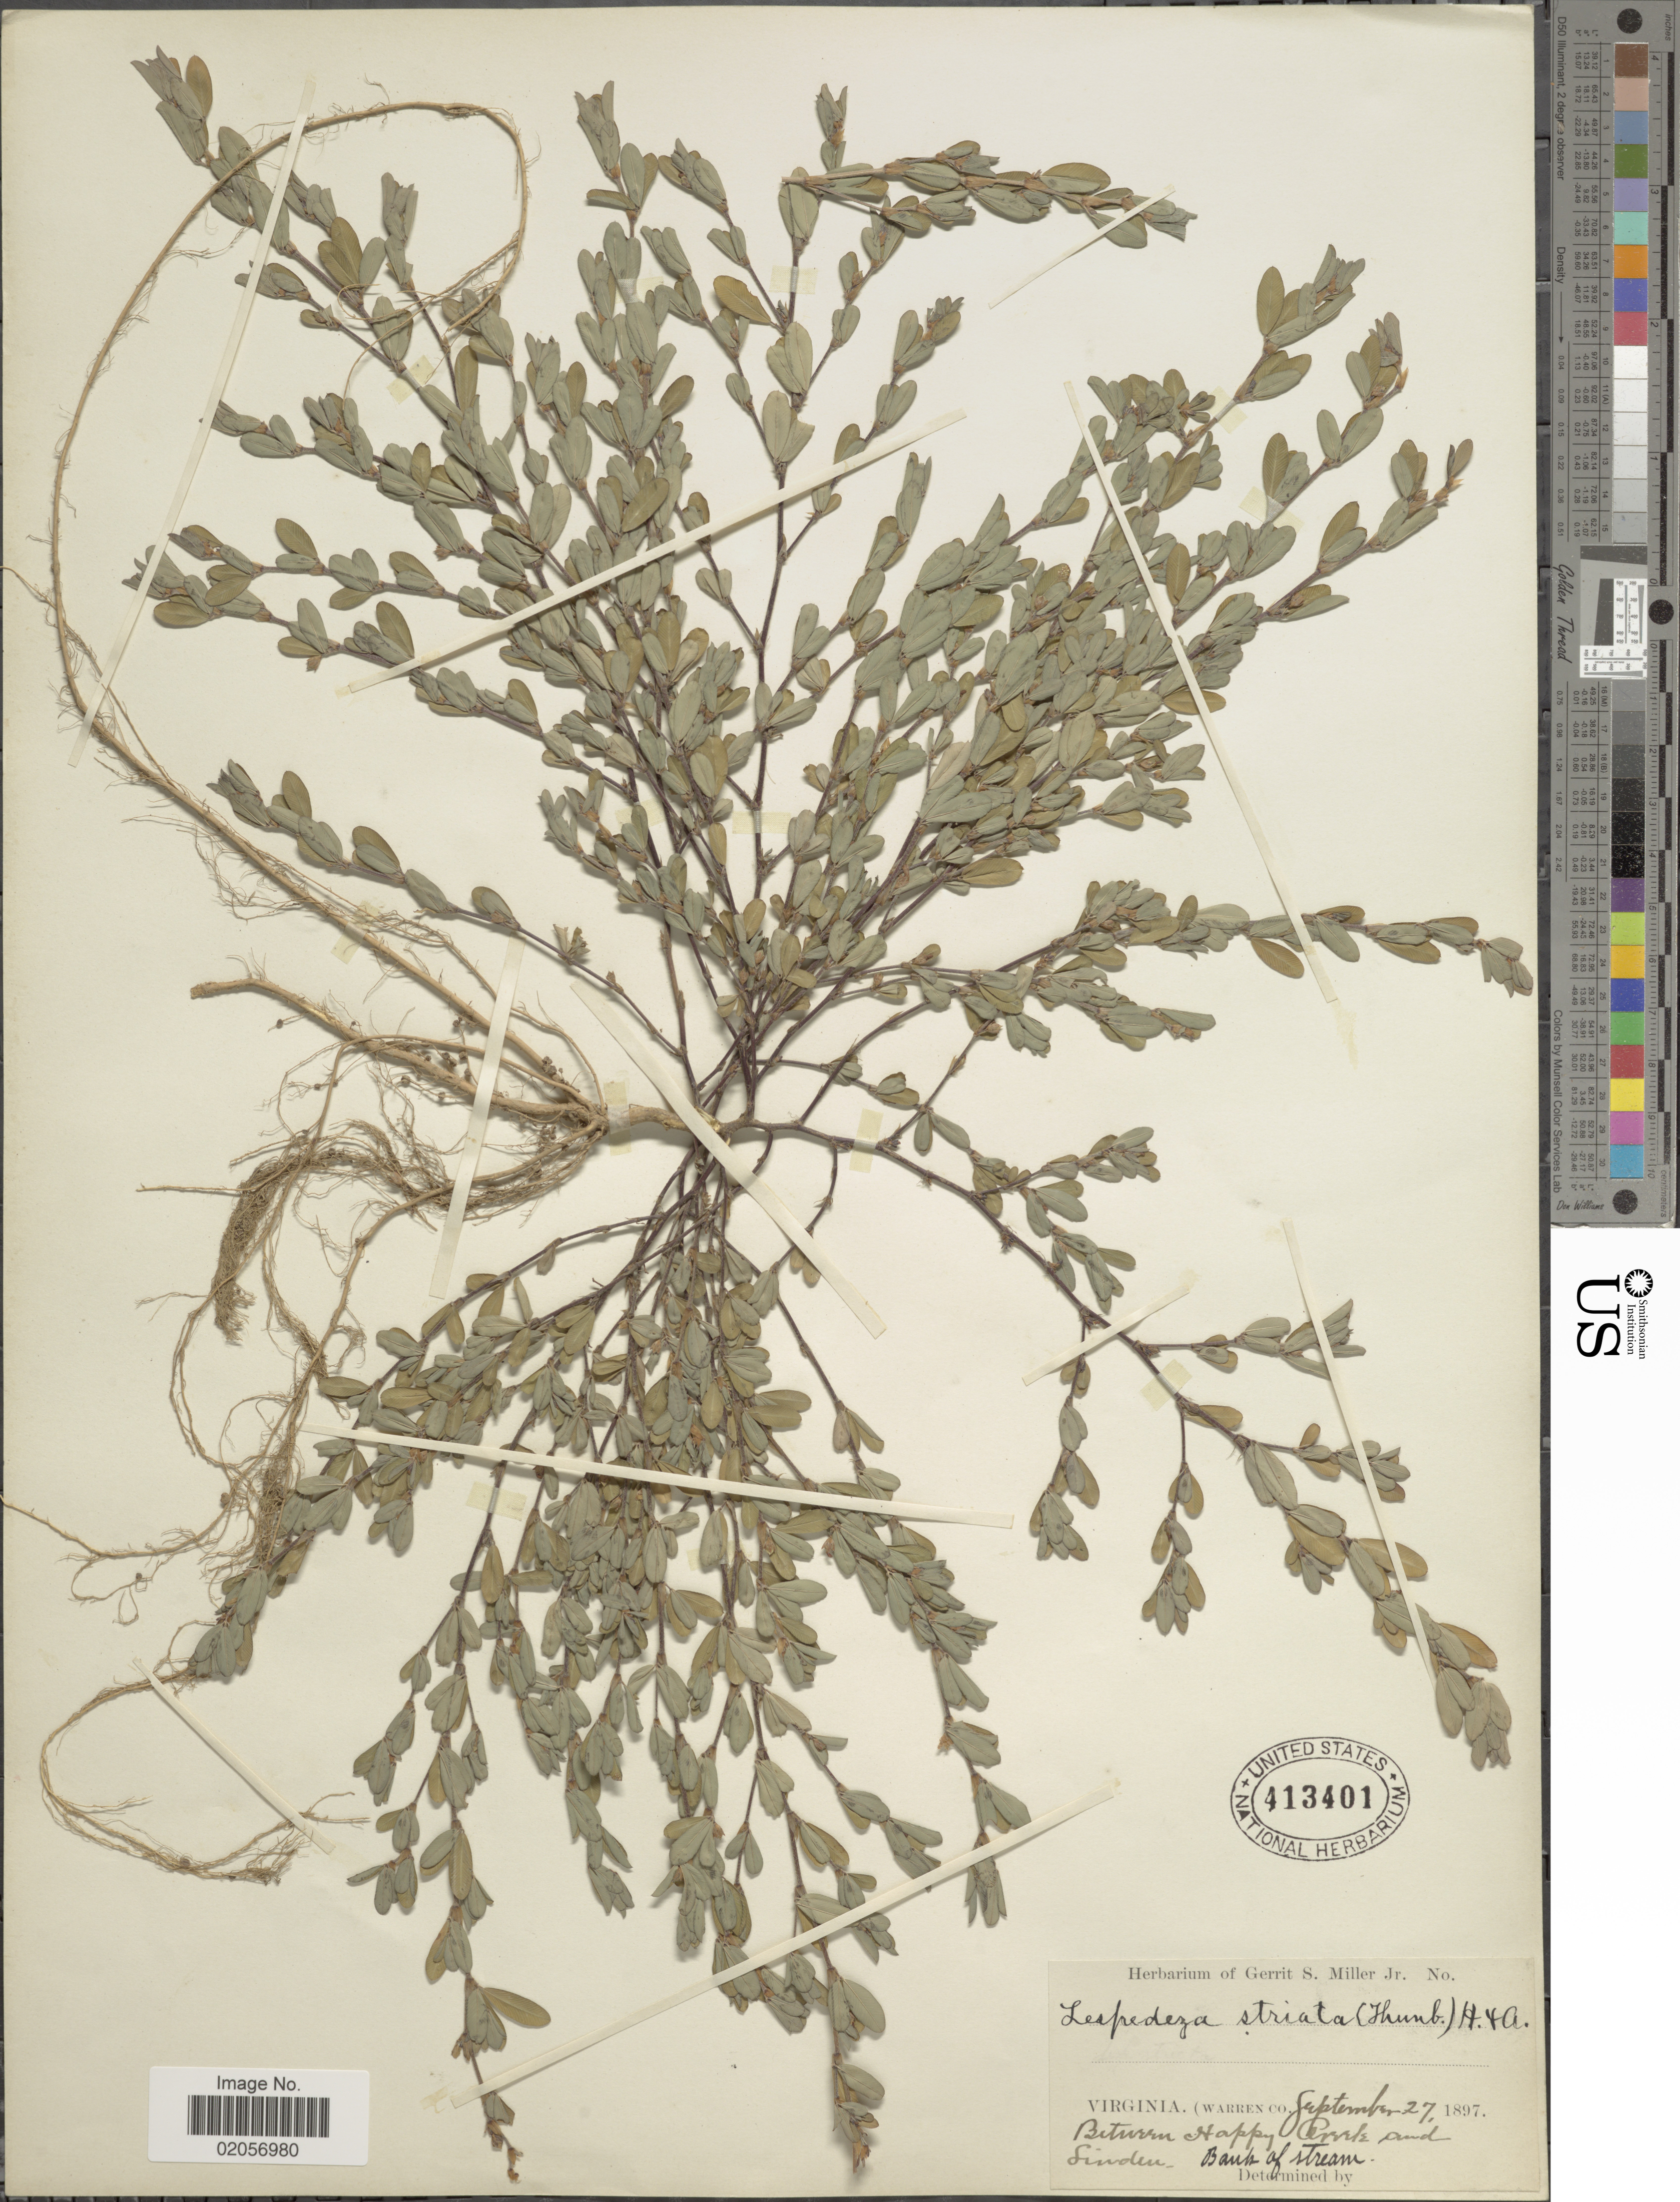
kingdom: Plantae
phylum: Tracheophyta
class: Magnoliopsida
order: Fabales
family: Fabaceae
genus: Kummerowia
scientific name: Kummerowia striata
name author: (Thunb.) Schindl.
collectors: ex herb. Gerrit S. Miller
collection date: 1897-09-27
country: United States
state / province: Virginia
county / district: Warren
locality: Warren Co. between Happy Creek and Linden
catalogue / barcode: US 413401